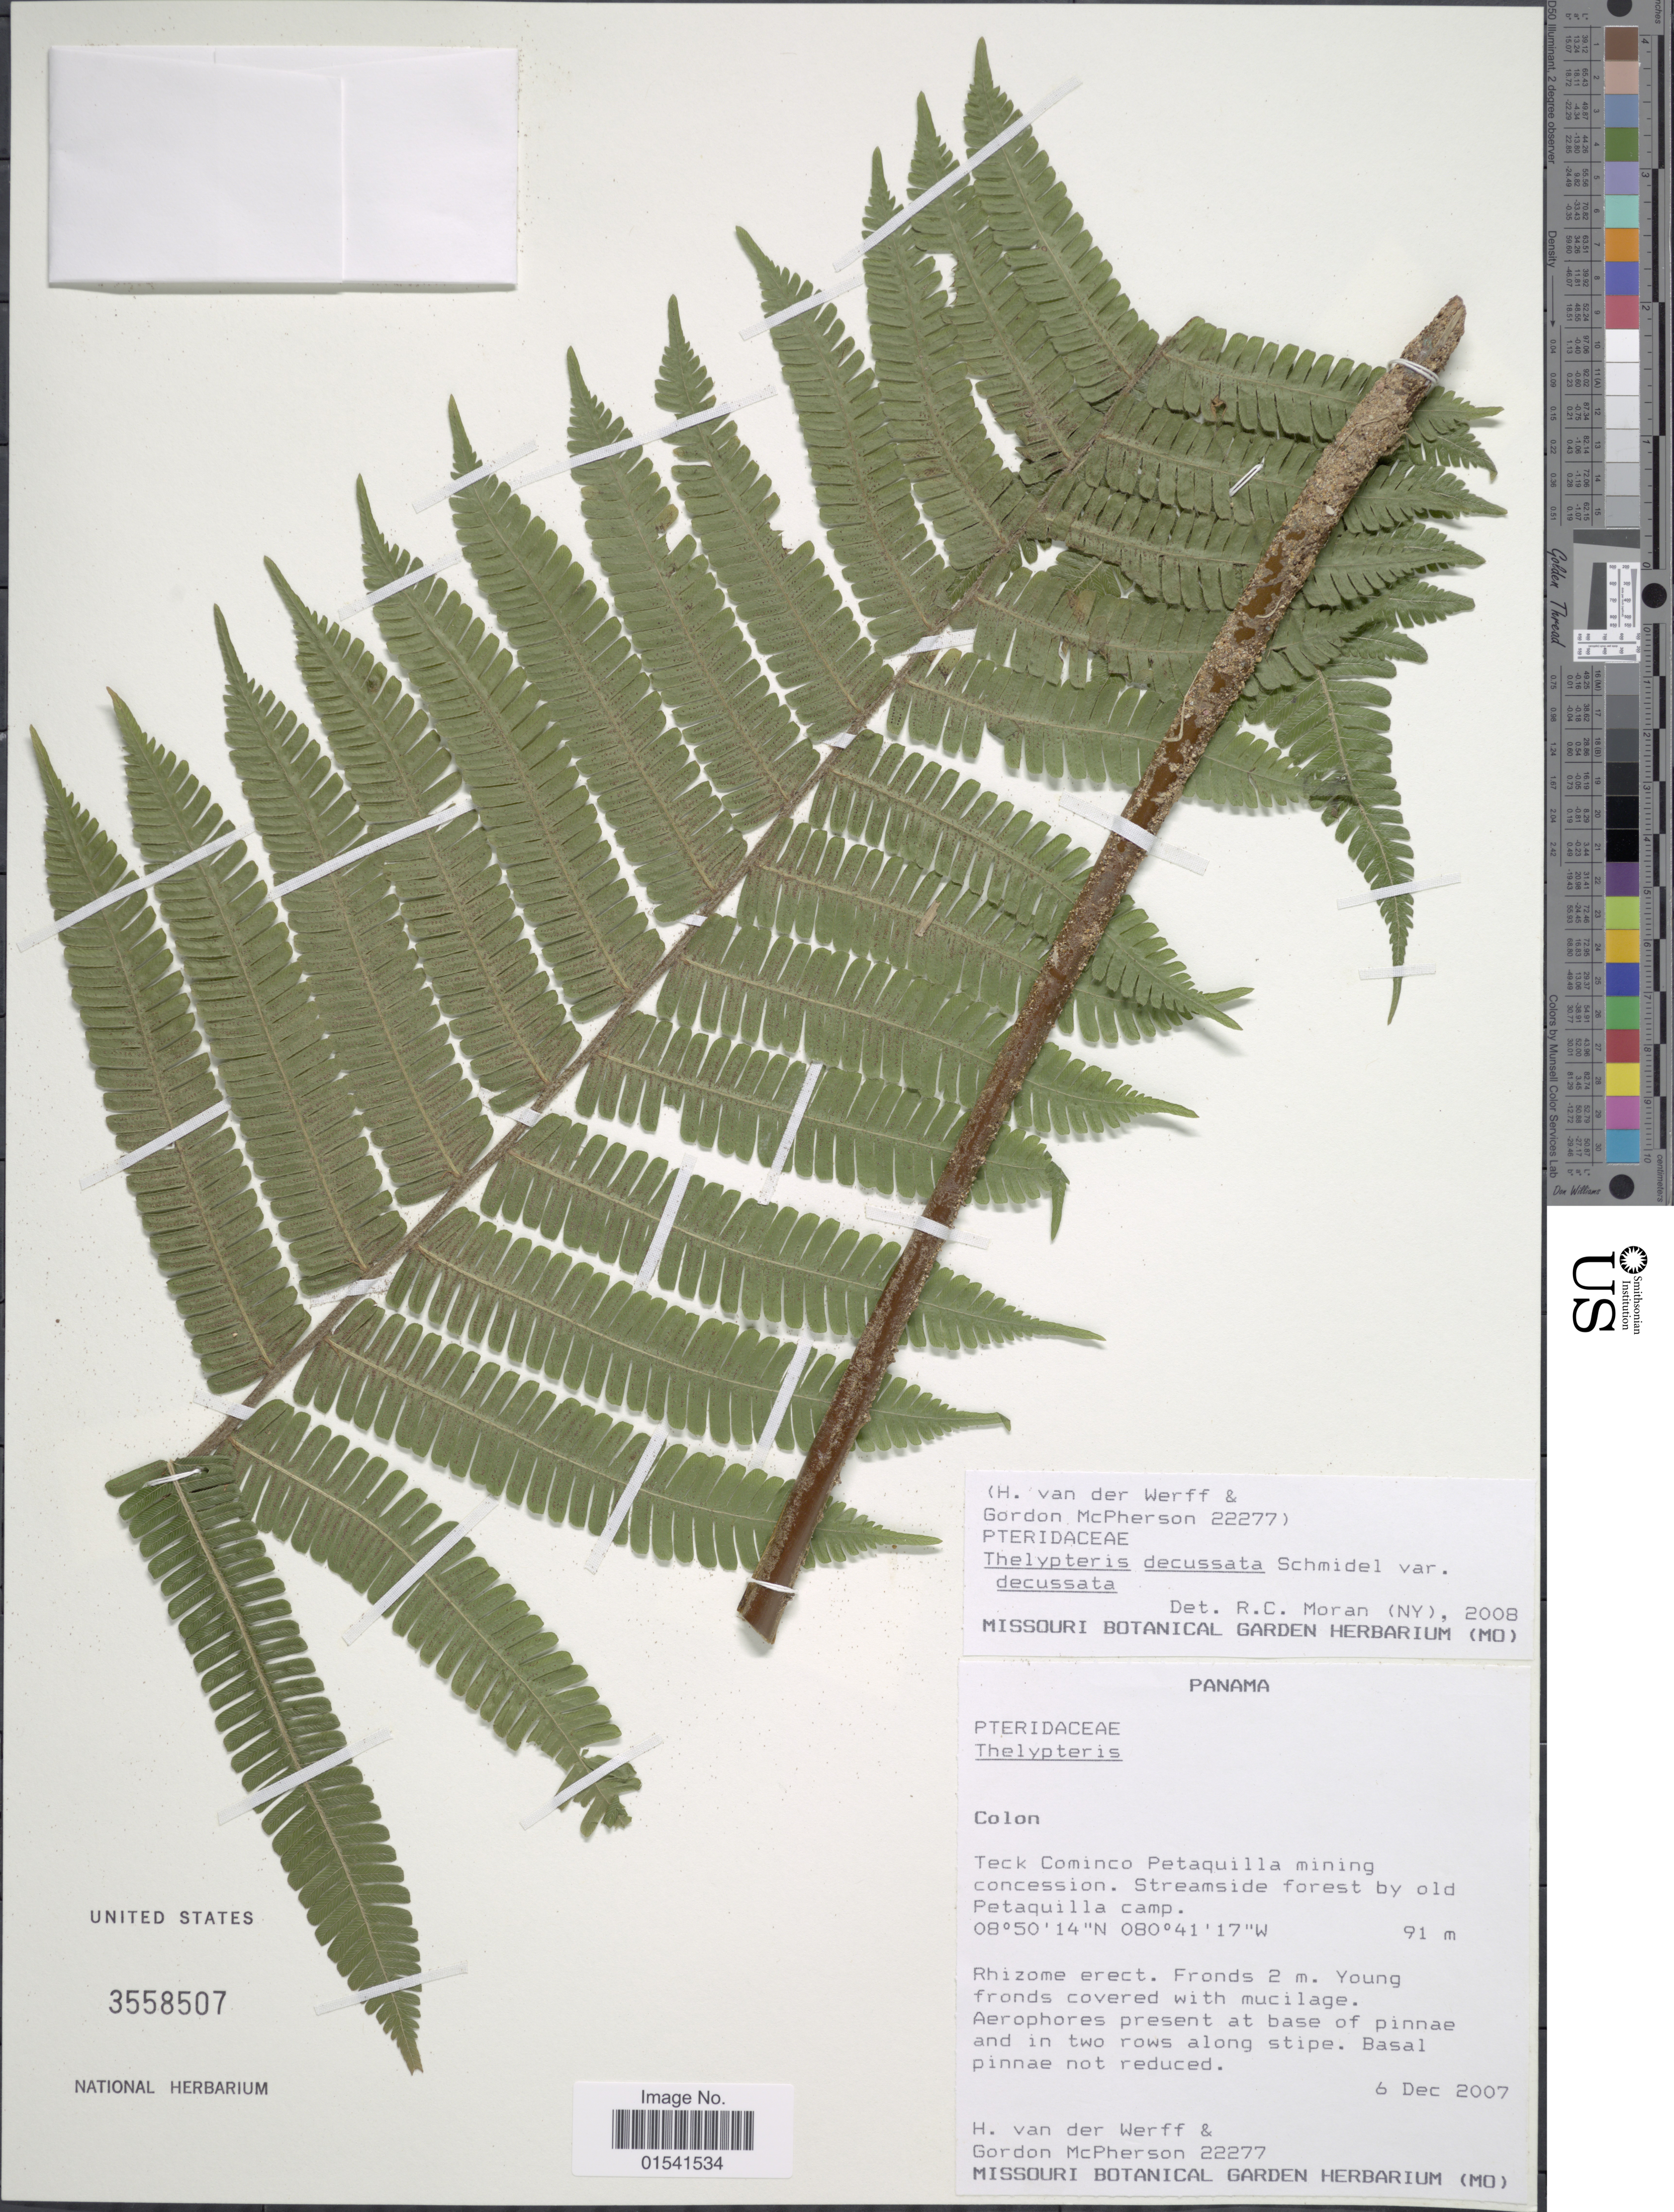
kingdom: Plantae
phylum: Tracheophyta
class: Polypodiopsida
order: Polypodiales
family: Thelypteridaceae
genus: Steiropteris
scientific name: Steiropteris decussata var. decussata (L.) comb. nov., ined. 2015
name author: (L.)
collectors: H. van der Werff & G. D. McPherson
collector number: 22277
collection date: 2007-12-06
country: Panama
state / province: Colón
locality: Teck Cominco Petaquilla mining concession. Streamside forest by old Petaquilla camp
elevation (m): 91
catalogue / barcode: US 3558507